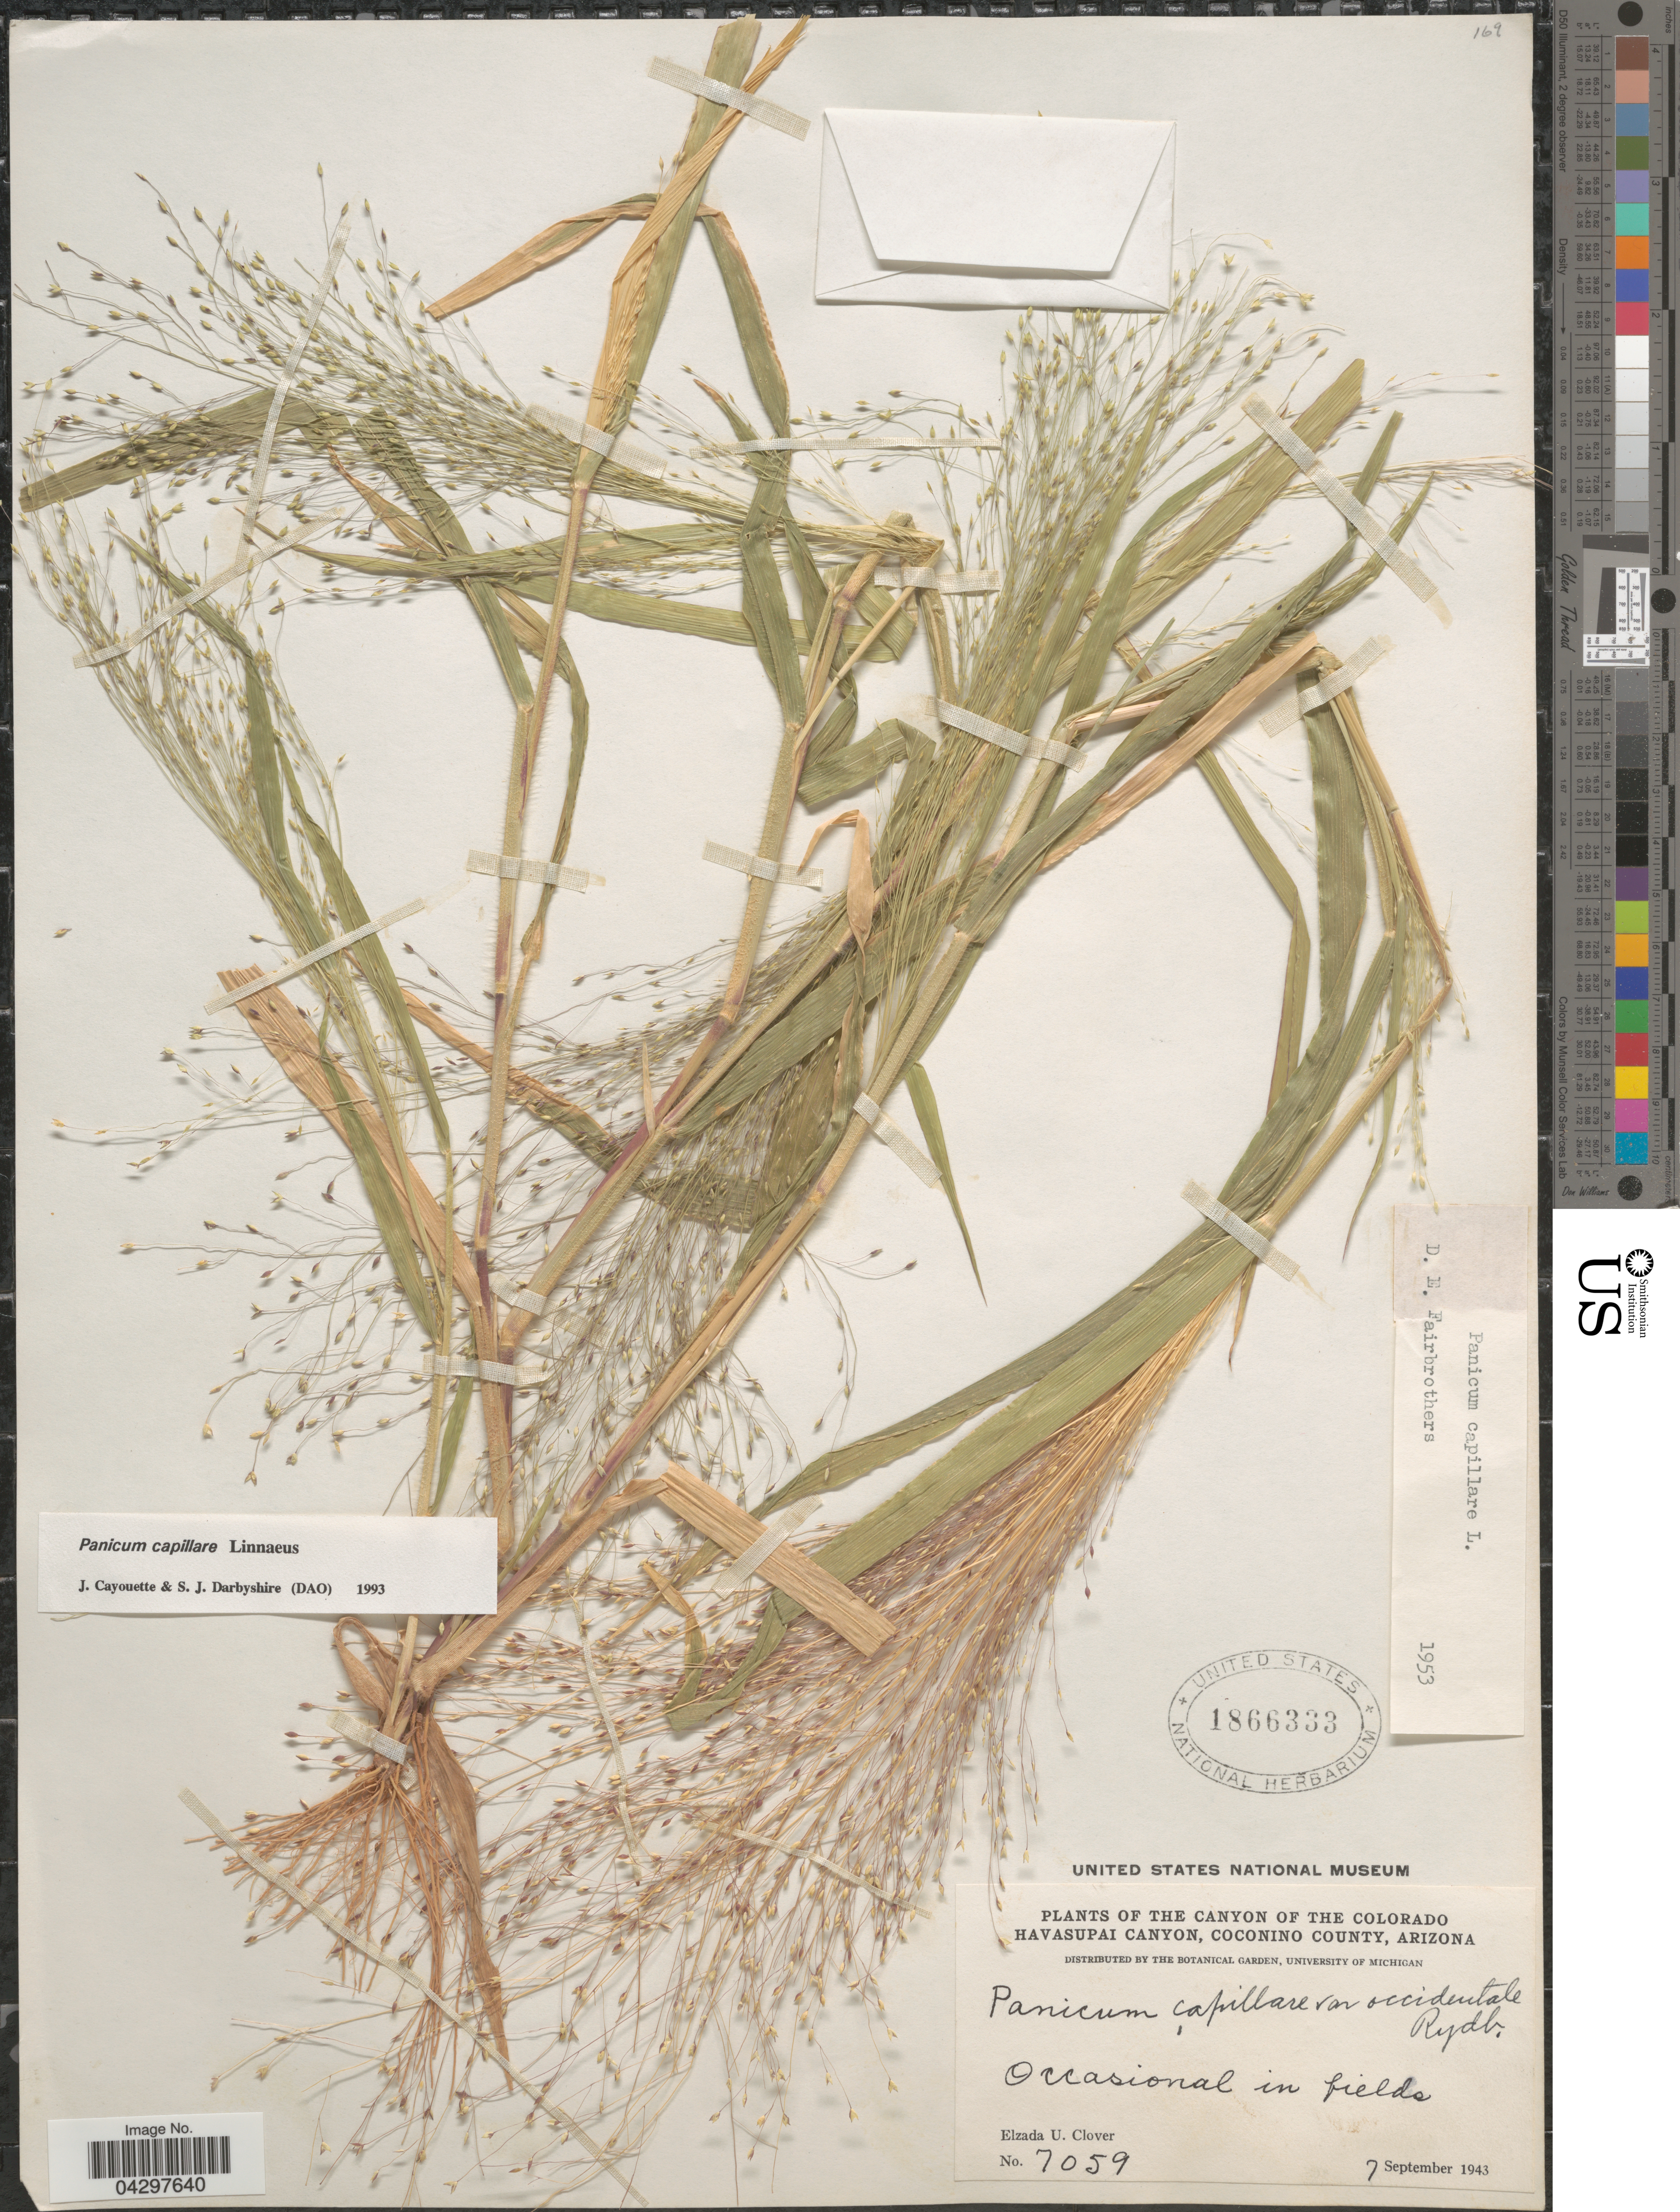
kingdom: Plantae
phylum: Tracheophyta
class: Liliopsida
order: Poales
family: Poaceae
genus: Panicum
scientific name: Panicum capillare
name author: L.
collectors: E. U. Clover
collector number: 7059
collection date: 1943-09-07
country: United States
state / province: Colorado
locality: The Canyon Of The Colorado Havasupai Canyon, Coconino County.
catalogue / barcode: US 1866333